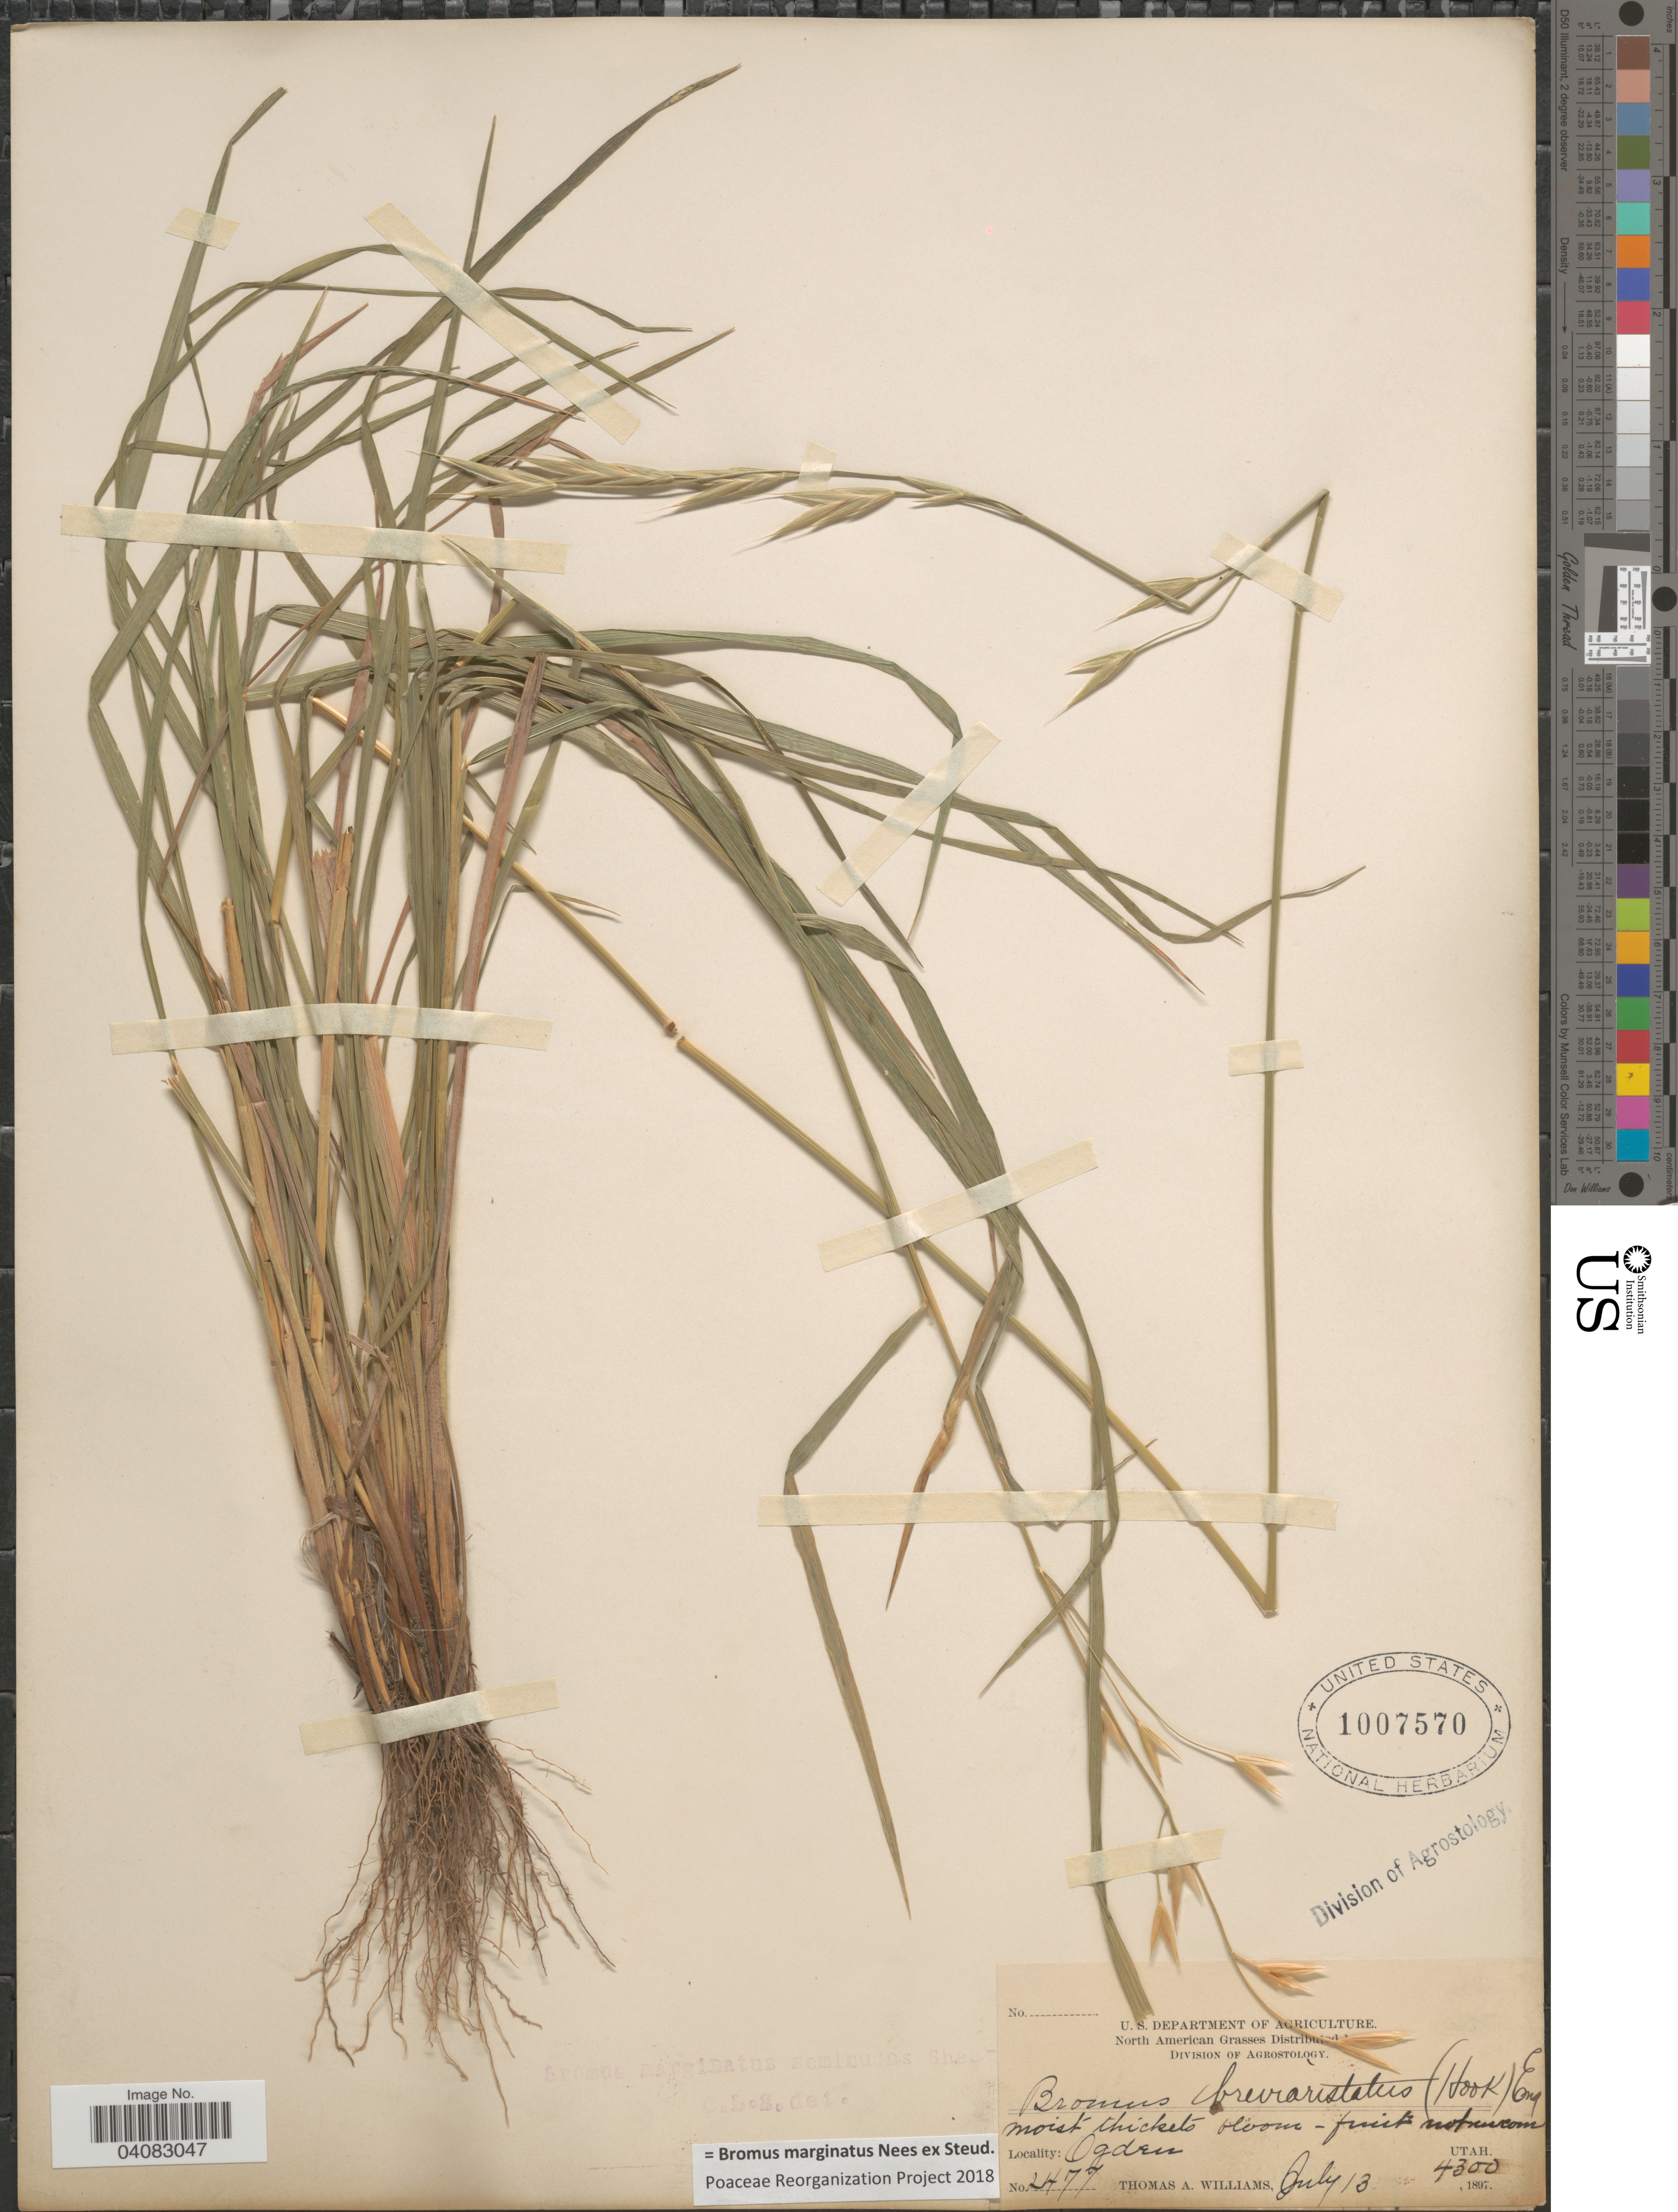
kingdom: Plantae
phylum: Tracheophyta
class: Liliopsida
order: Poales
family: Poaceae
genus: Bromus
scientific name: Bromus marginatus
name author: Nees ex Steud.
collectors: T. A. Williams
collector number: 2477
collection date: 1897-07-13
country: United States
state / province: Utah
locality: Ogden.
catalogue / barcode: US 1007570